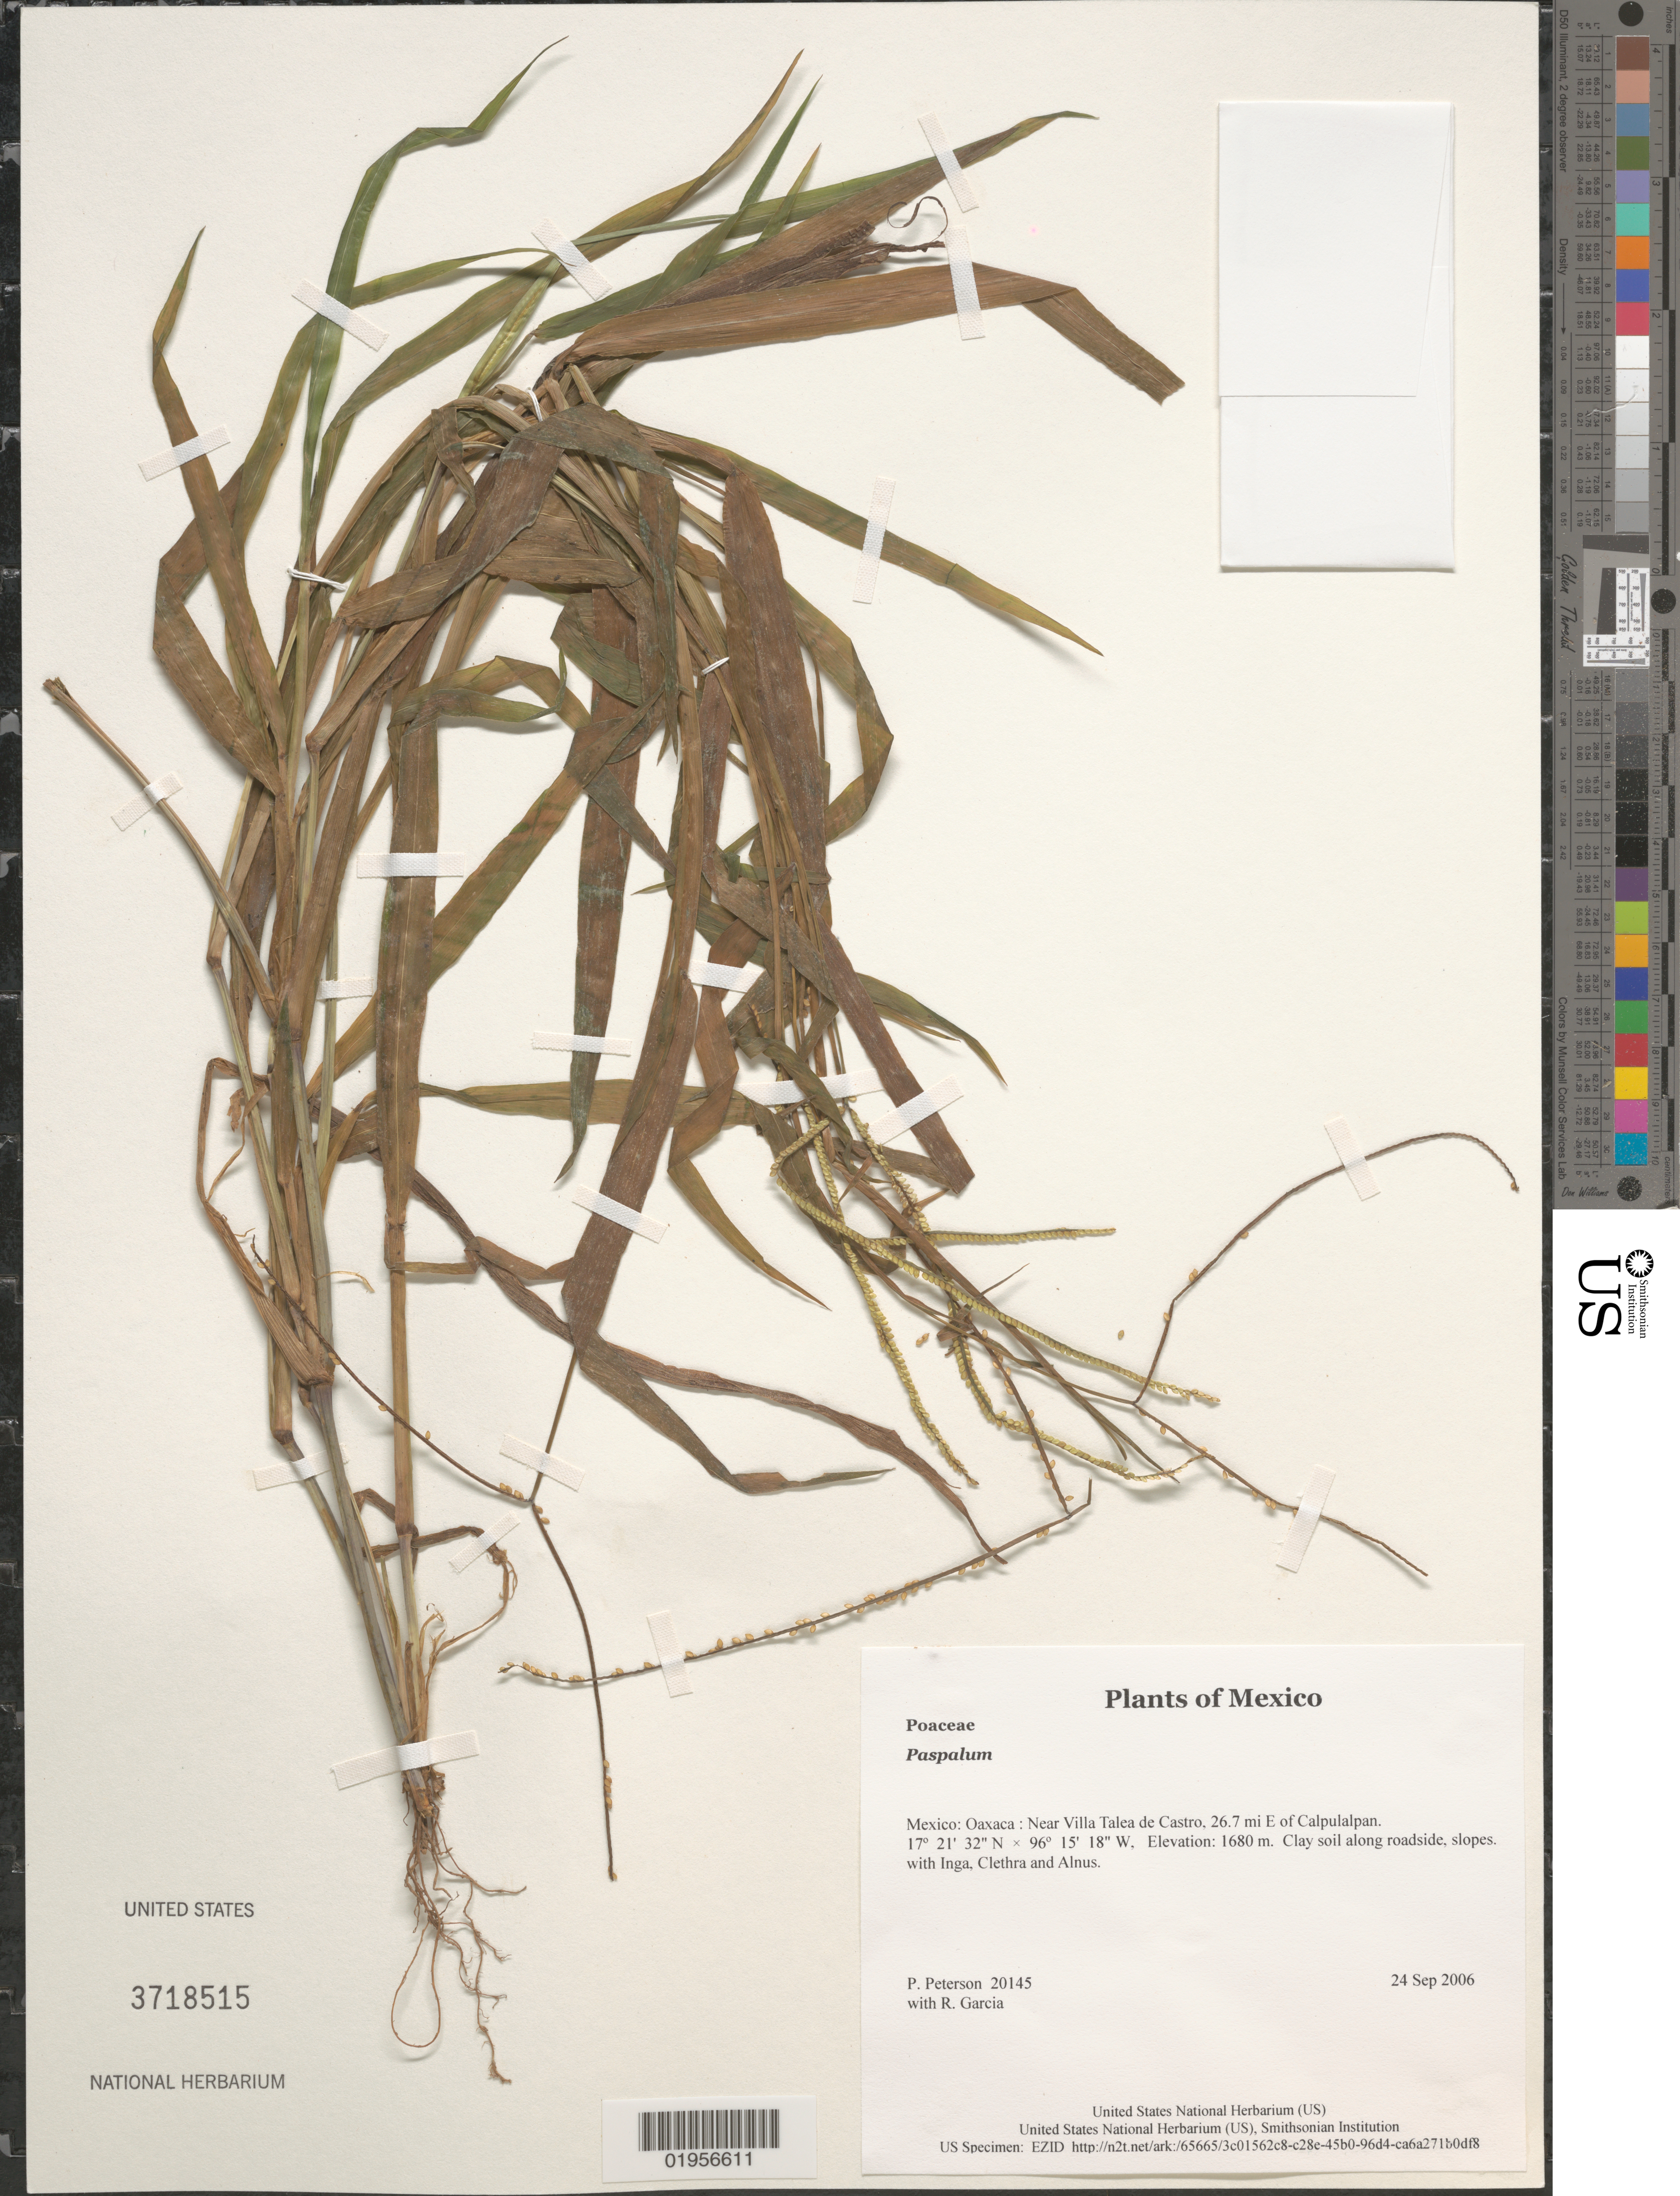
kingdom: Plantae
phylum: Tracheophyta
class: Liliopsida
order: Poales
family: Poaceae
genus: Paspalum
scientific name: Paspalum sp.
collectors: P. M. Peterson & R. Garcia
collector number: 20145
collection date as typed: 24 Sep 2006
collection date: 2006-09-24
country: Mexico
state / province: Oaxaca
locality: Near Villa Talea de Castro, 26.7 mi E of Calpulalpan.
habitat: Clay soil along roadside, slopes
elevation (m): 1680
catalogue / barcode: US 3718515